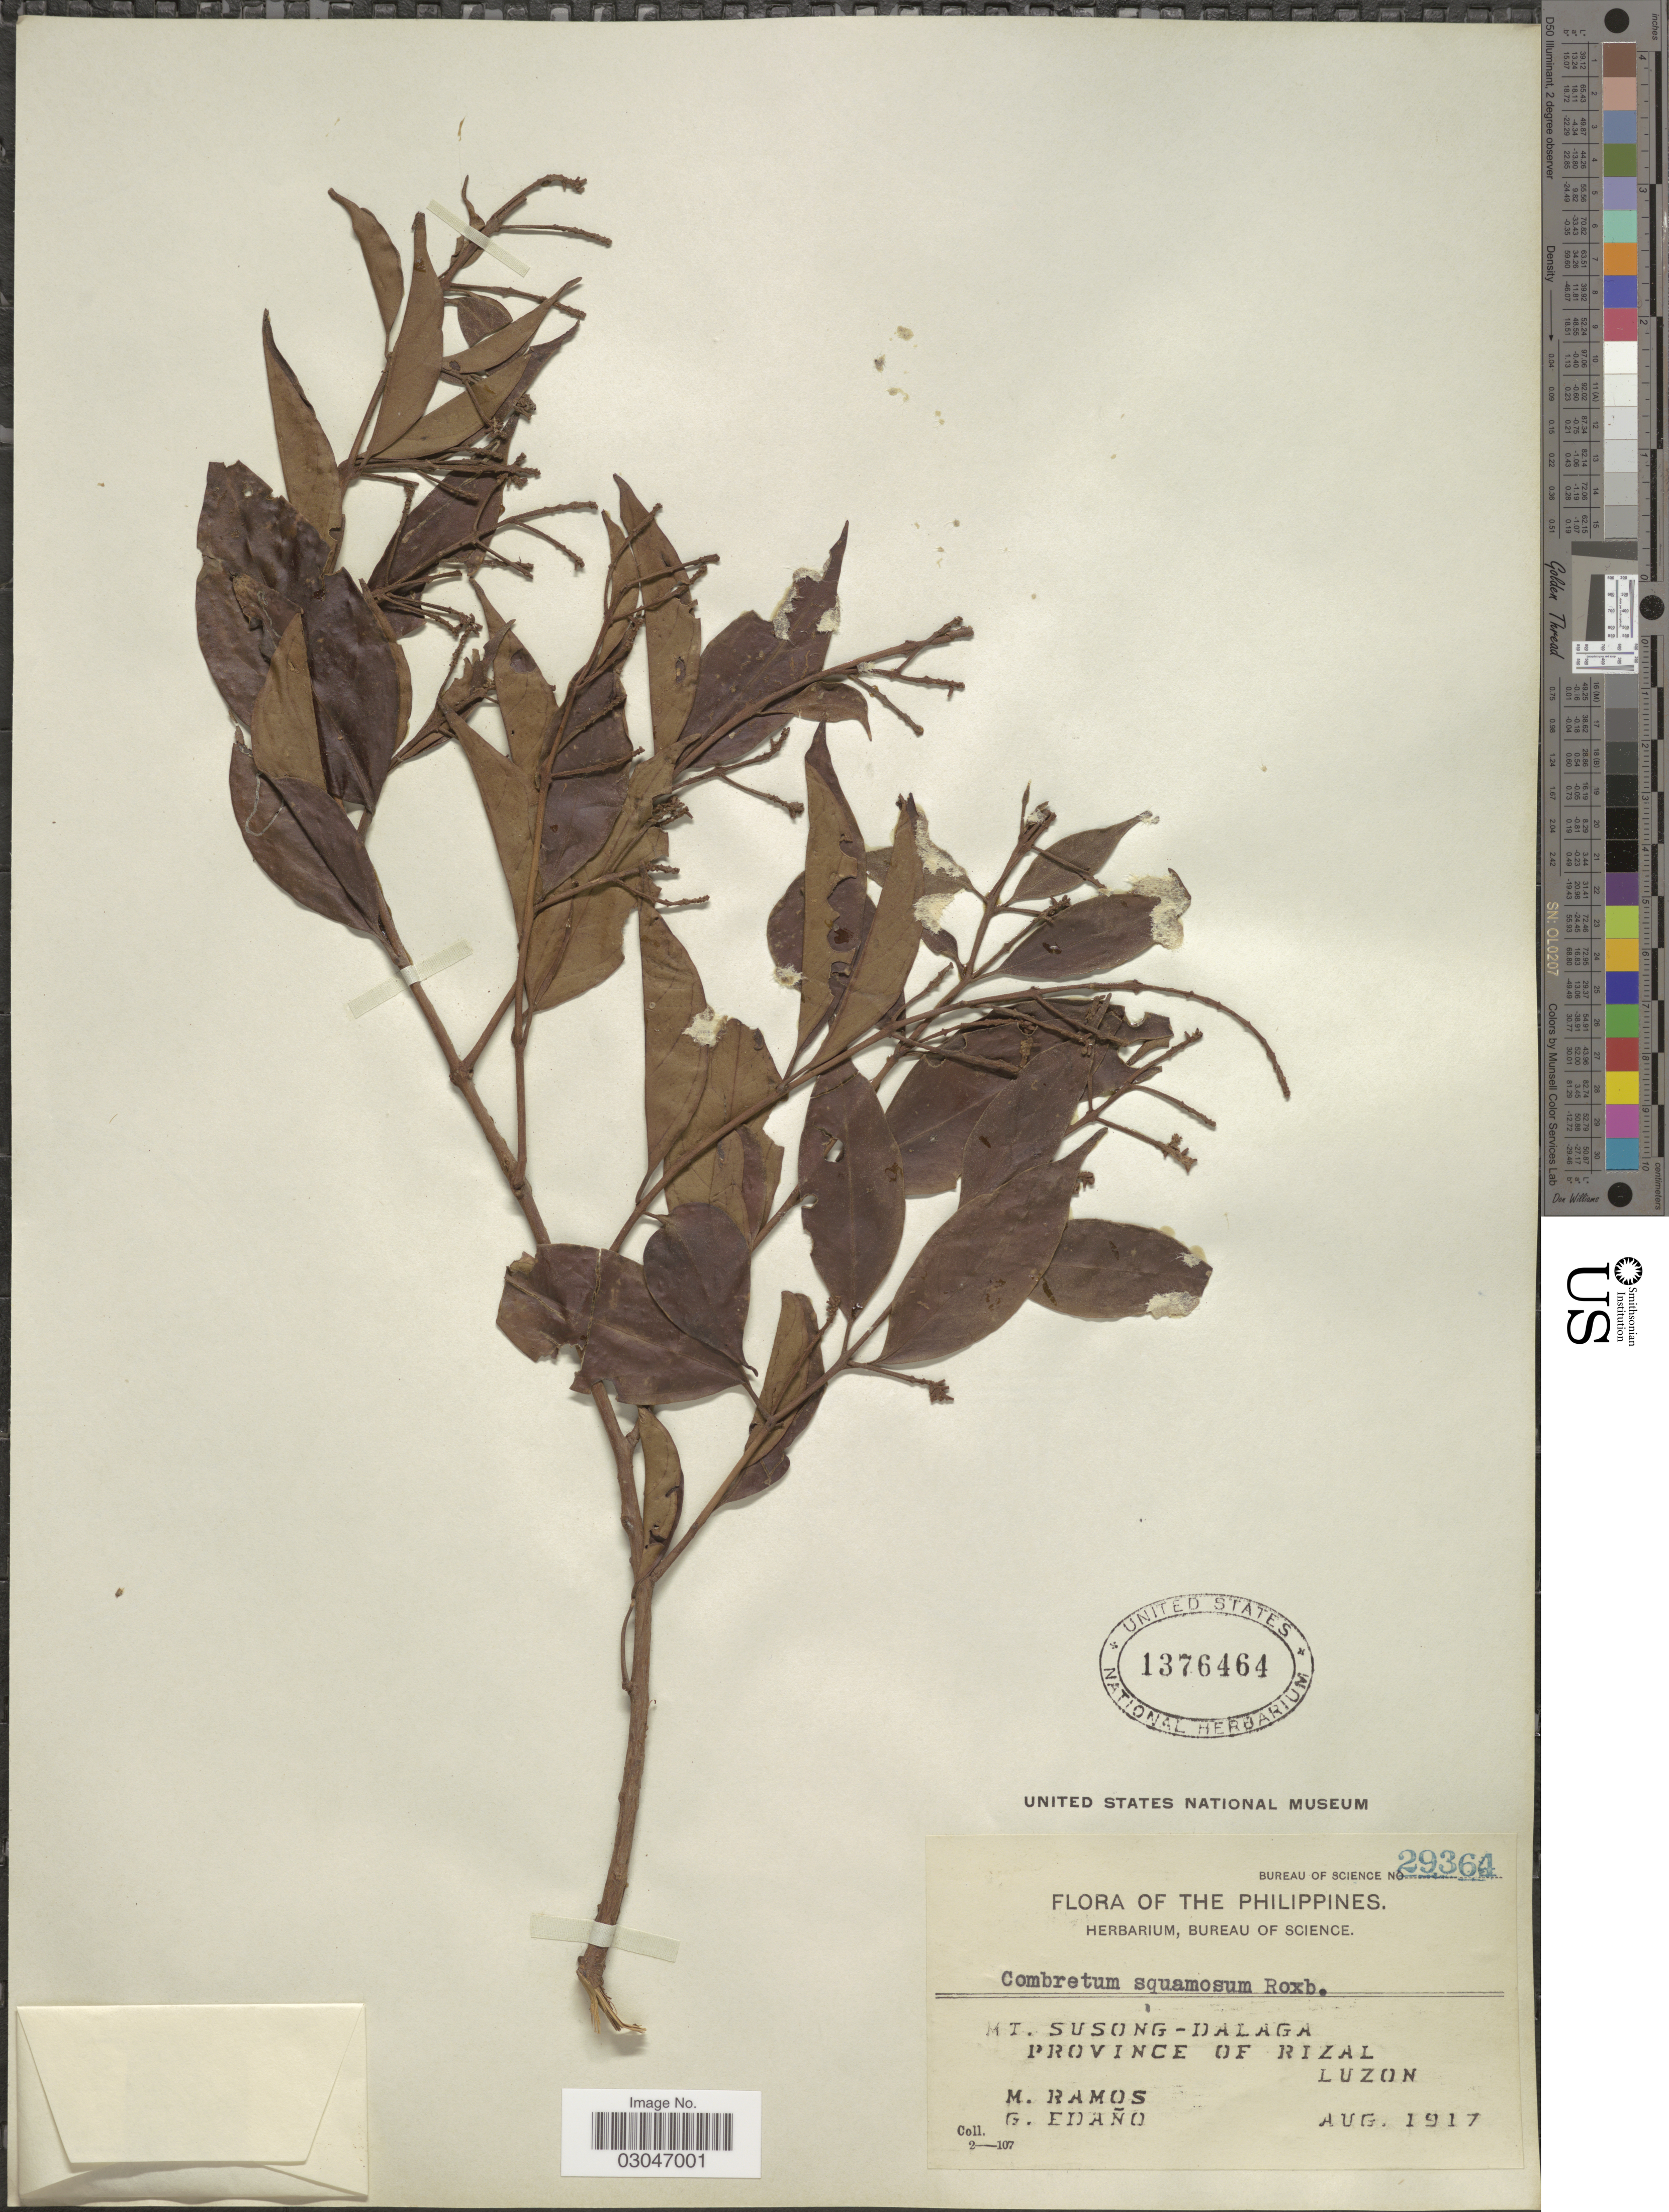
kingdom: Plantae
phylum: Tracheophyta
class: Magnoliopsida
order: Myrtales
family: Combretaceae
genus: Combretum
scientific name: Combretum squamosum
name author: Roxb.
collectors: M. Ramos & G. Edaño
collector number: Bureau of Science 29364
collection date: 1917-08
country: Philippines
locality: Mt. Susong-Dalaga, Province of Rizal, Luzon.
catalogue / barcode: US 1376464